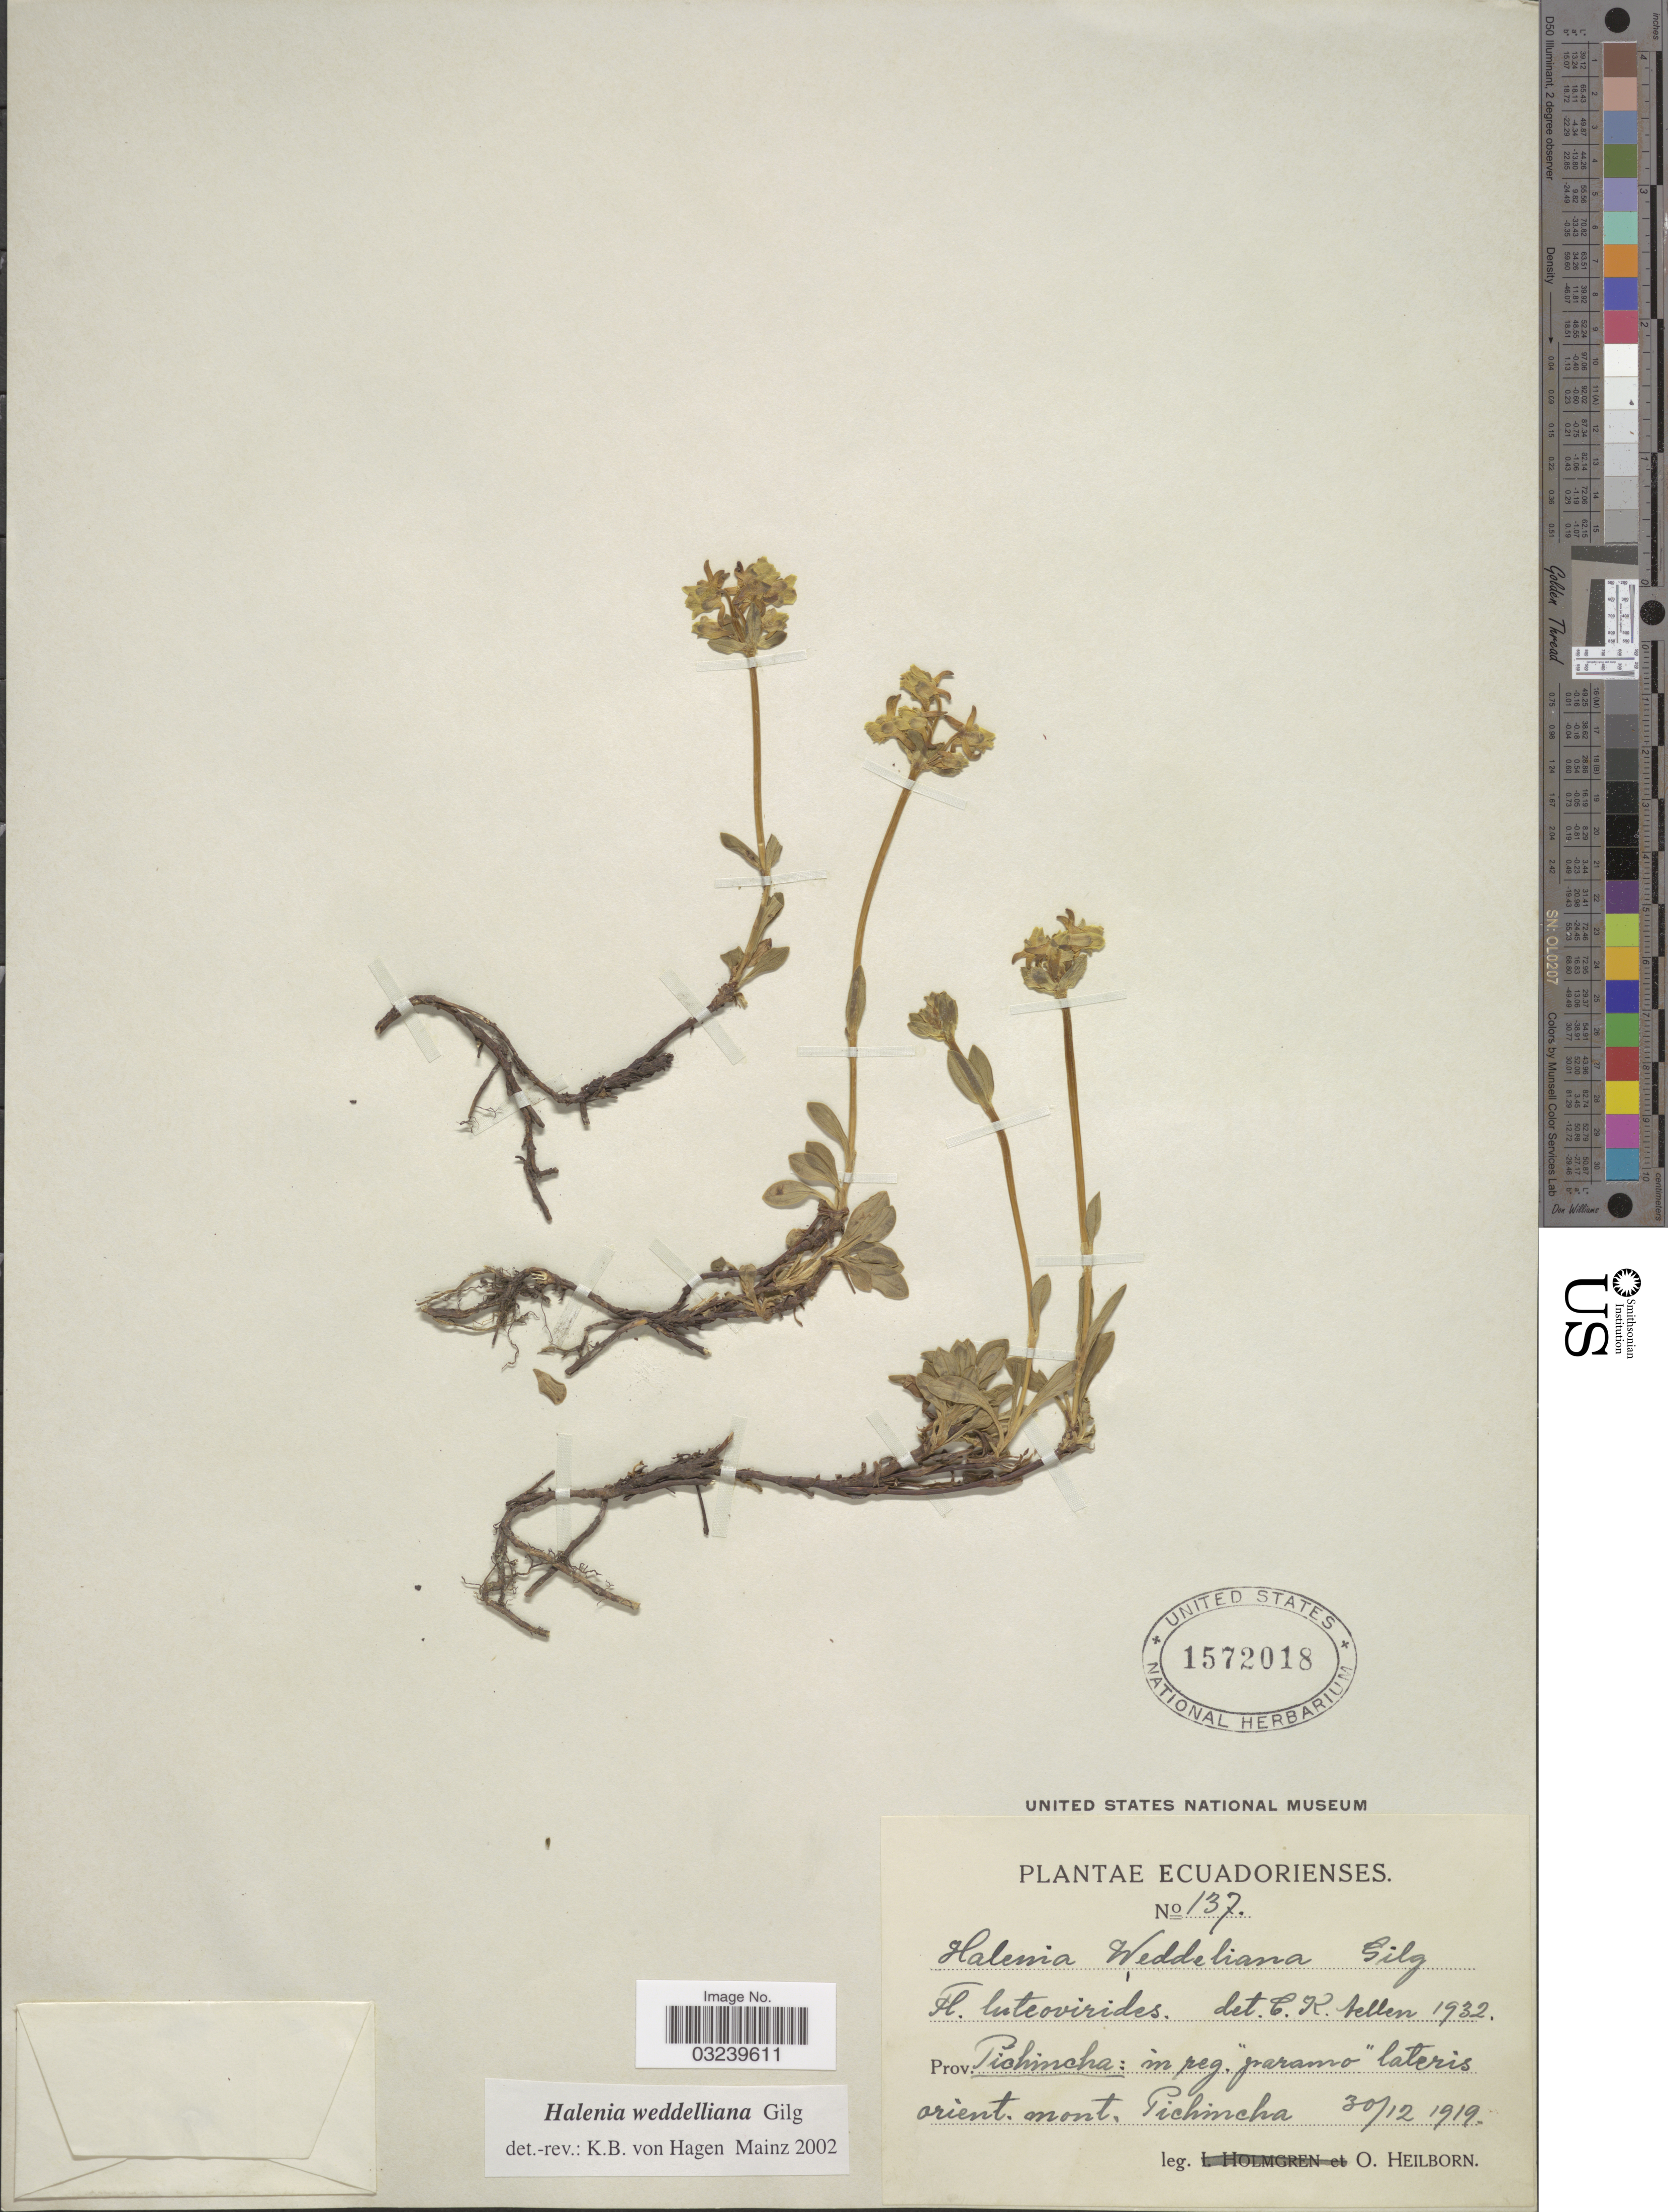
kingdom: Plantae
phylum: Tracheophyta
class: Magnoliopsida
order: Gentianales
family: Gentianaceae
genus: Halenia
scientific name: Halenia weddelliana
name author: Gilg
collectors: O. Heilborn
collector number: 137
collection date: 1919-12-30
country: Ecuador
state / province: Pichincha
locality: In reg. paramo lateris orient. mont. Pichincha.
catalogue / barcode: US 1572018